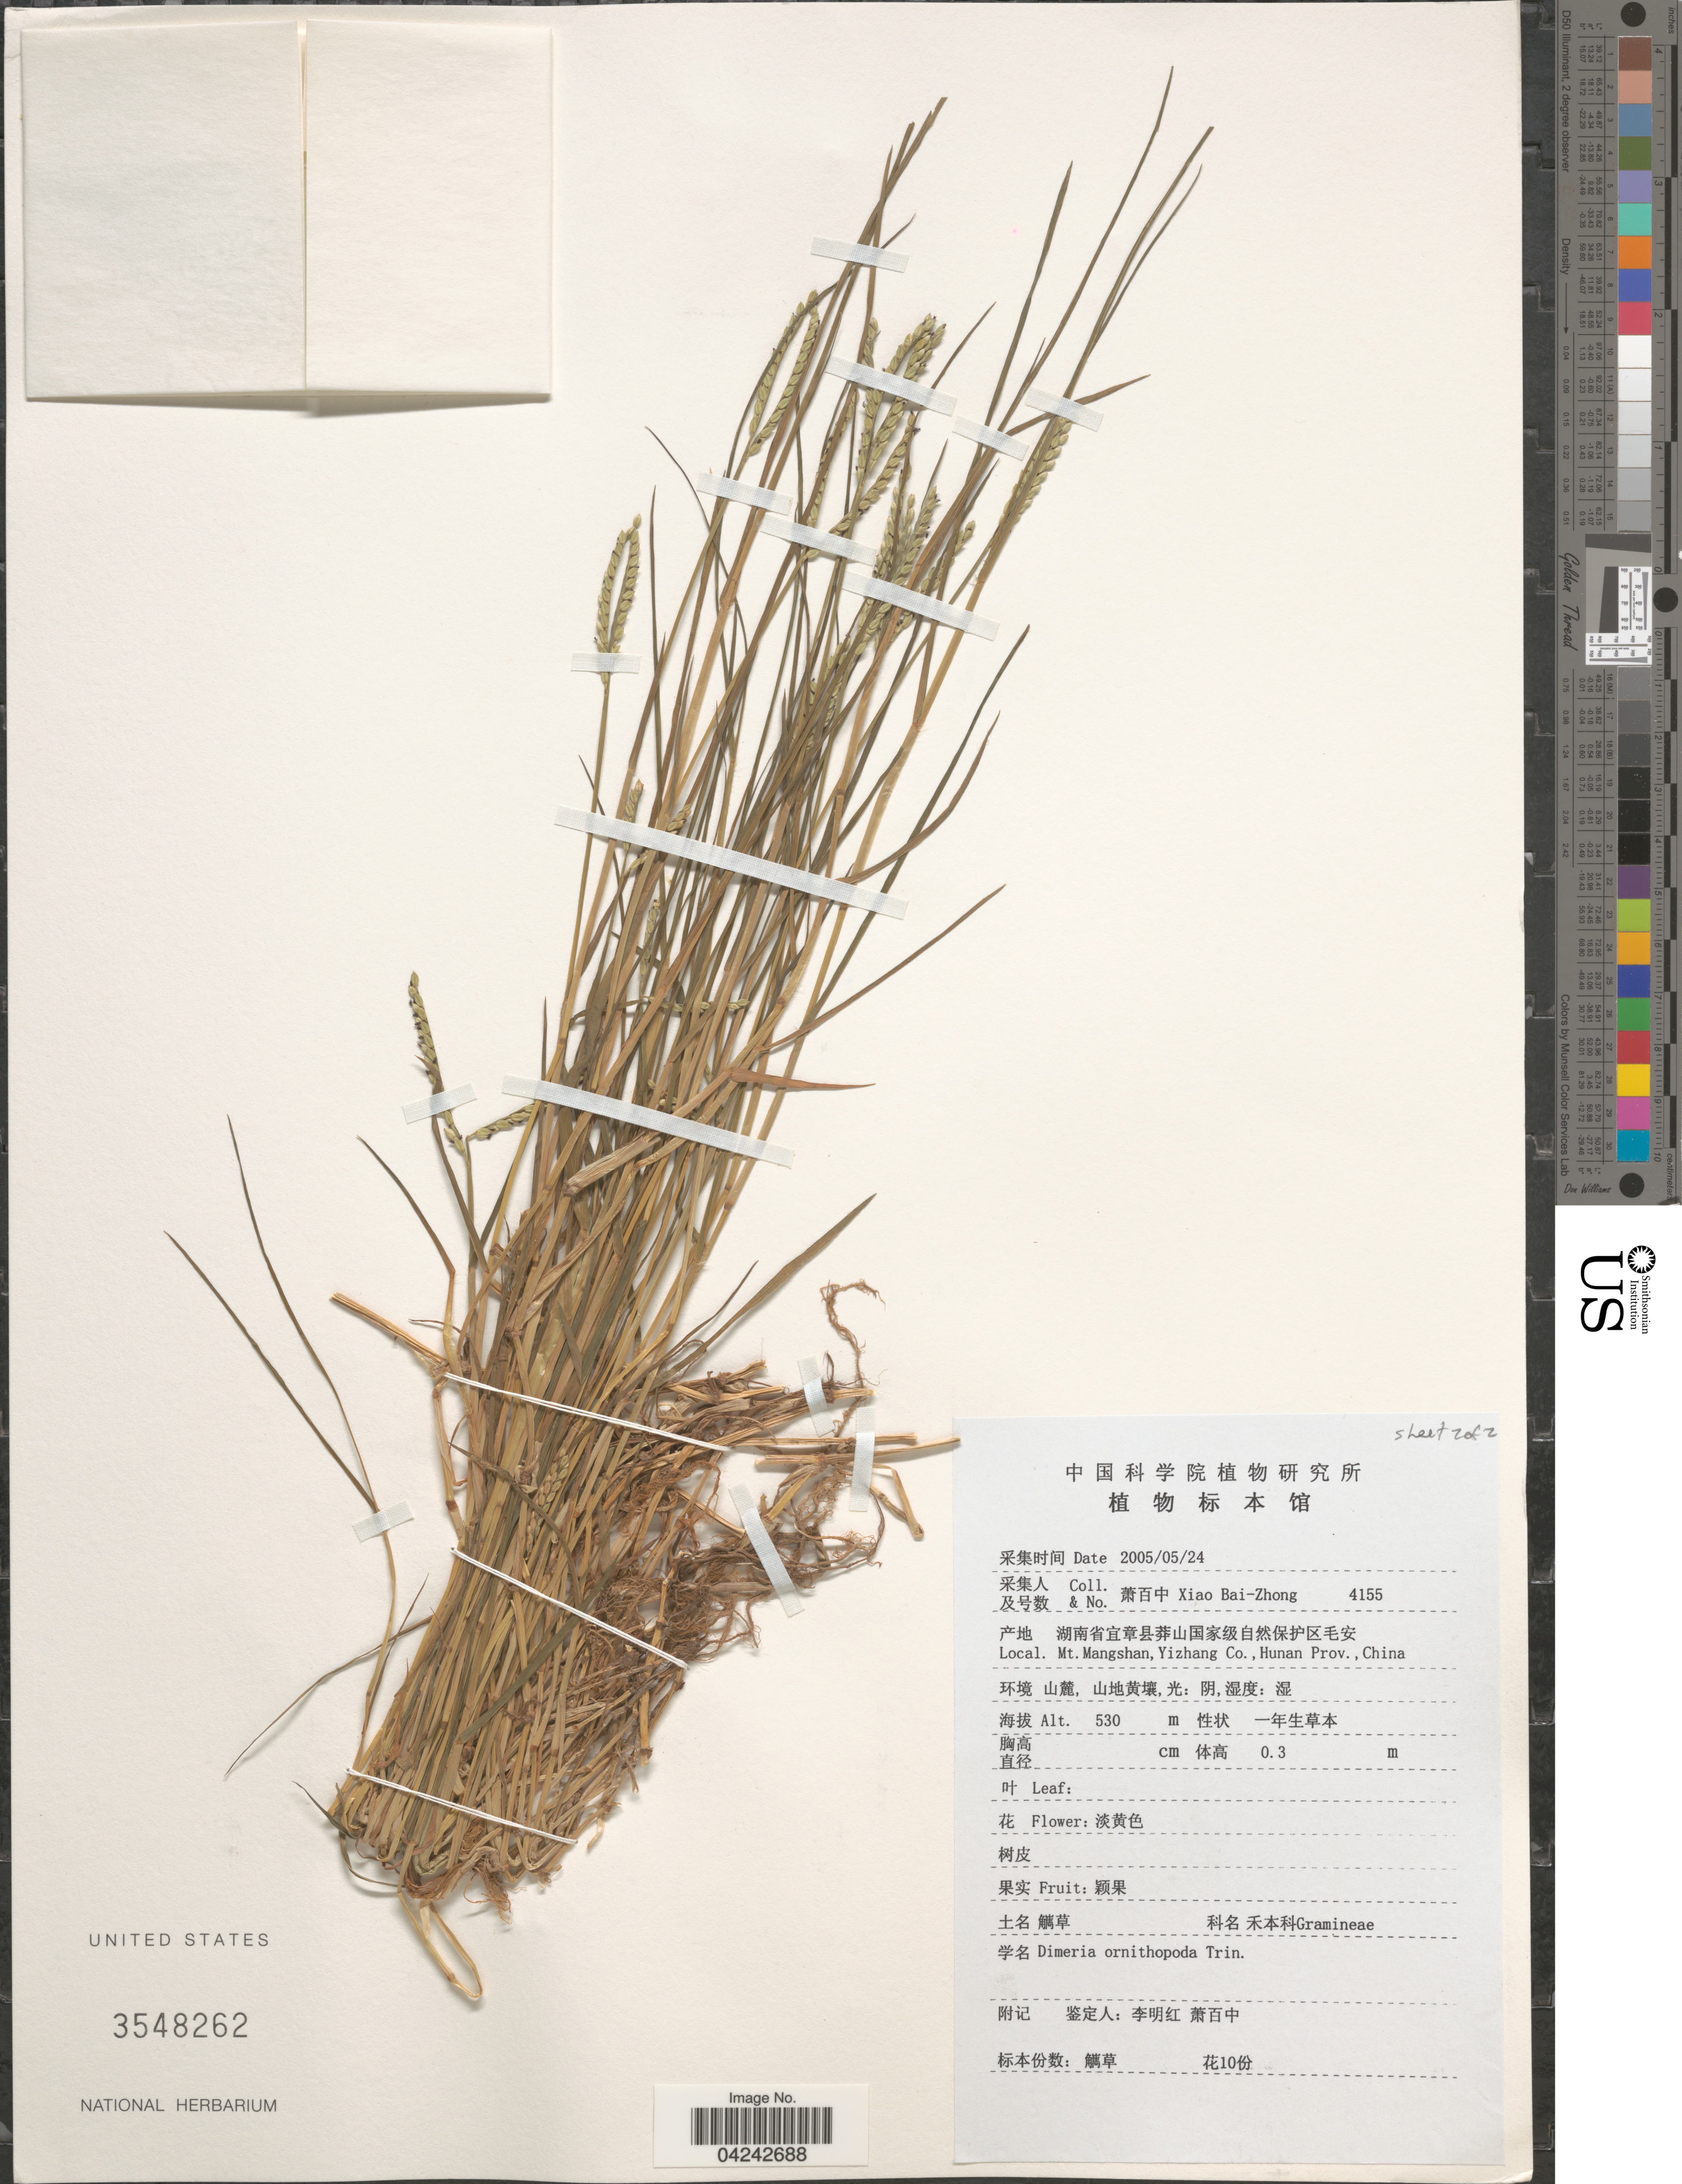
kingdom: Plantae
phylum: Tracheophyta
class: Liliopsida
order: Poales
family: Poaceae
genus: Dimeria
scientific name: Dimeria ornithopoda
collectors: B. Z. Xiao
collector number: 4155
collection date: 2005-05-24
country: China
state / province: Hunan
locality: Mt. Mangshan, Yizhang Co., Hunan Prov.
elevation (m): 530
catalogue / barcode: US 3548262